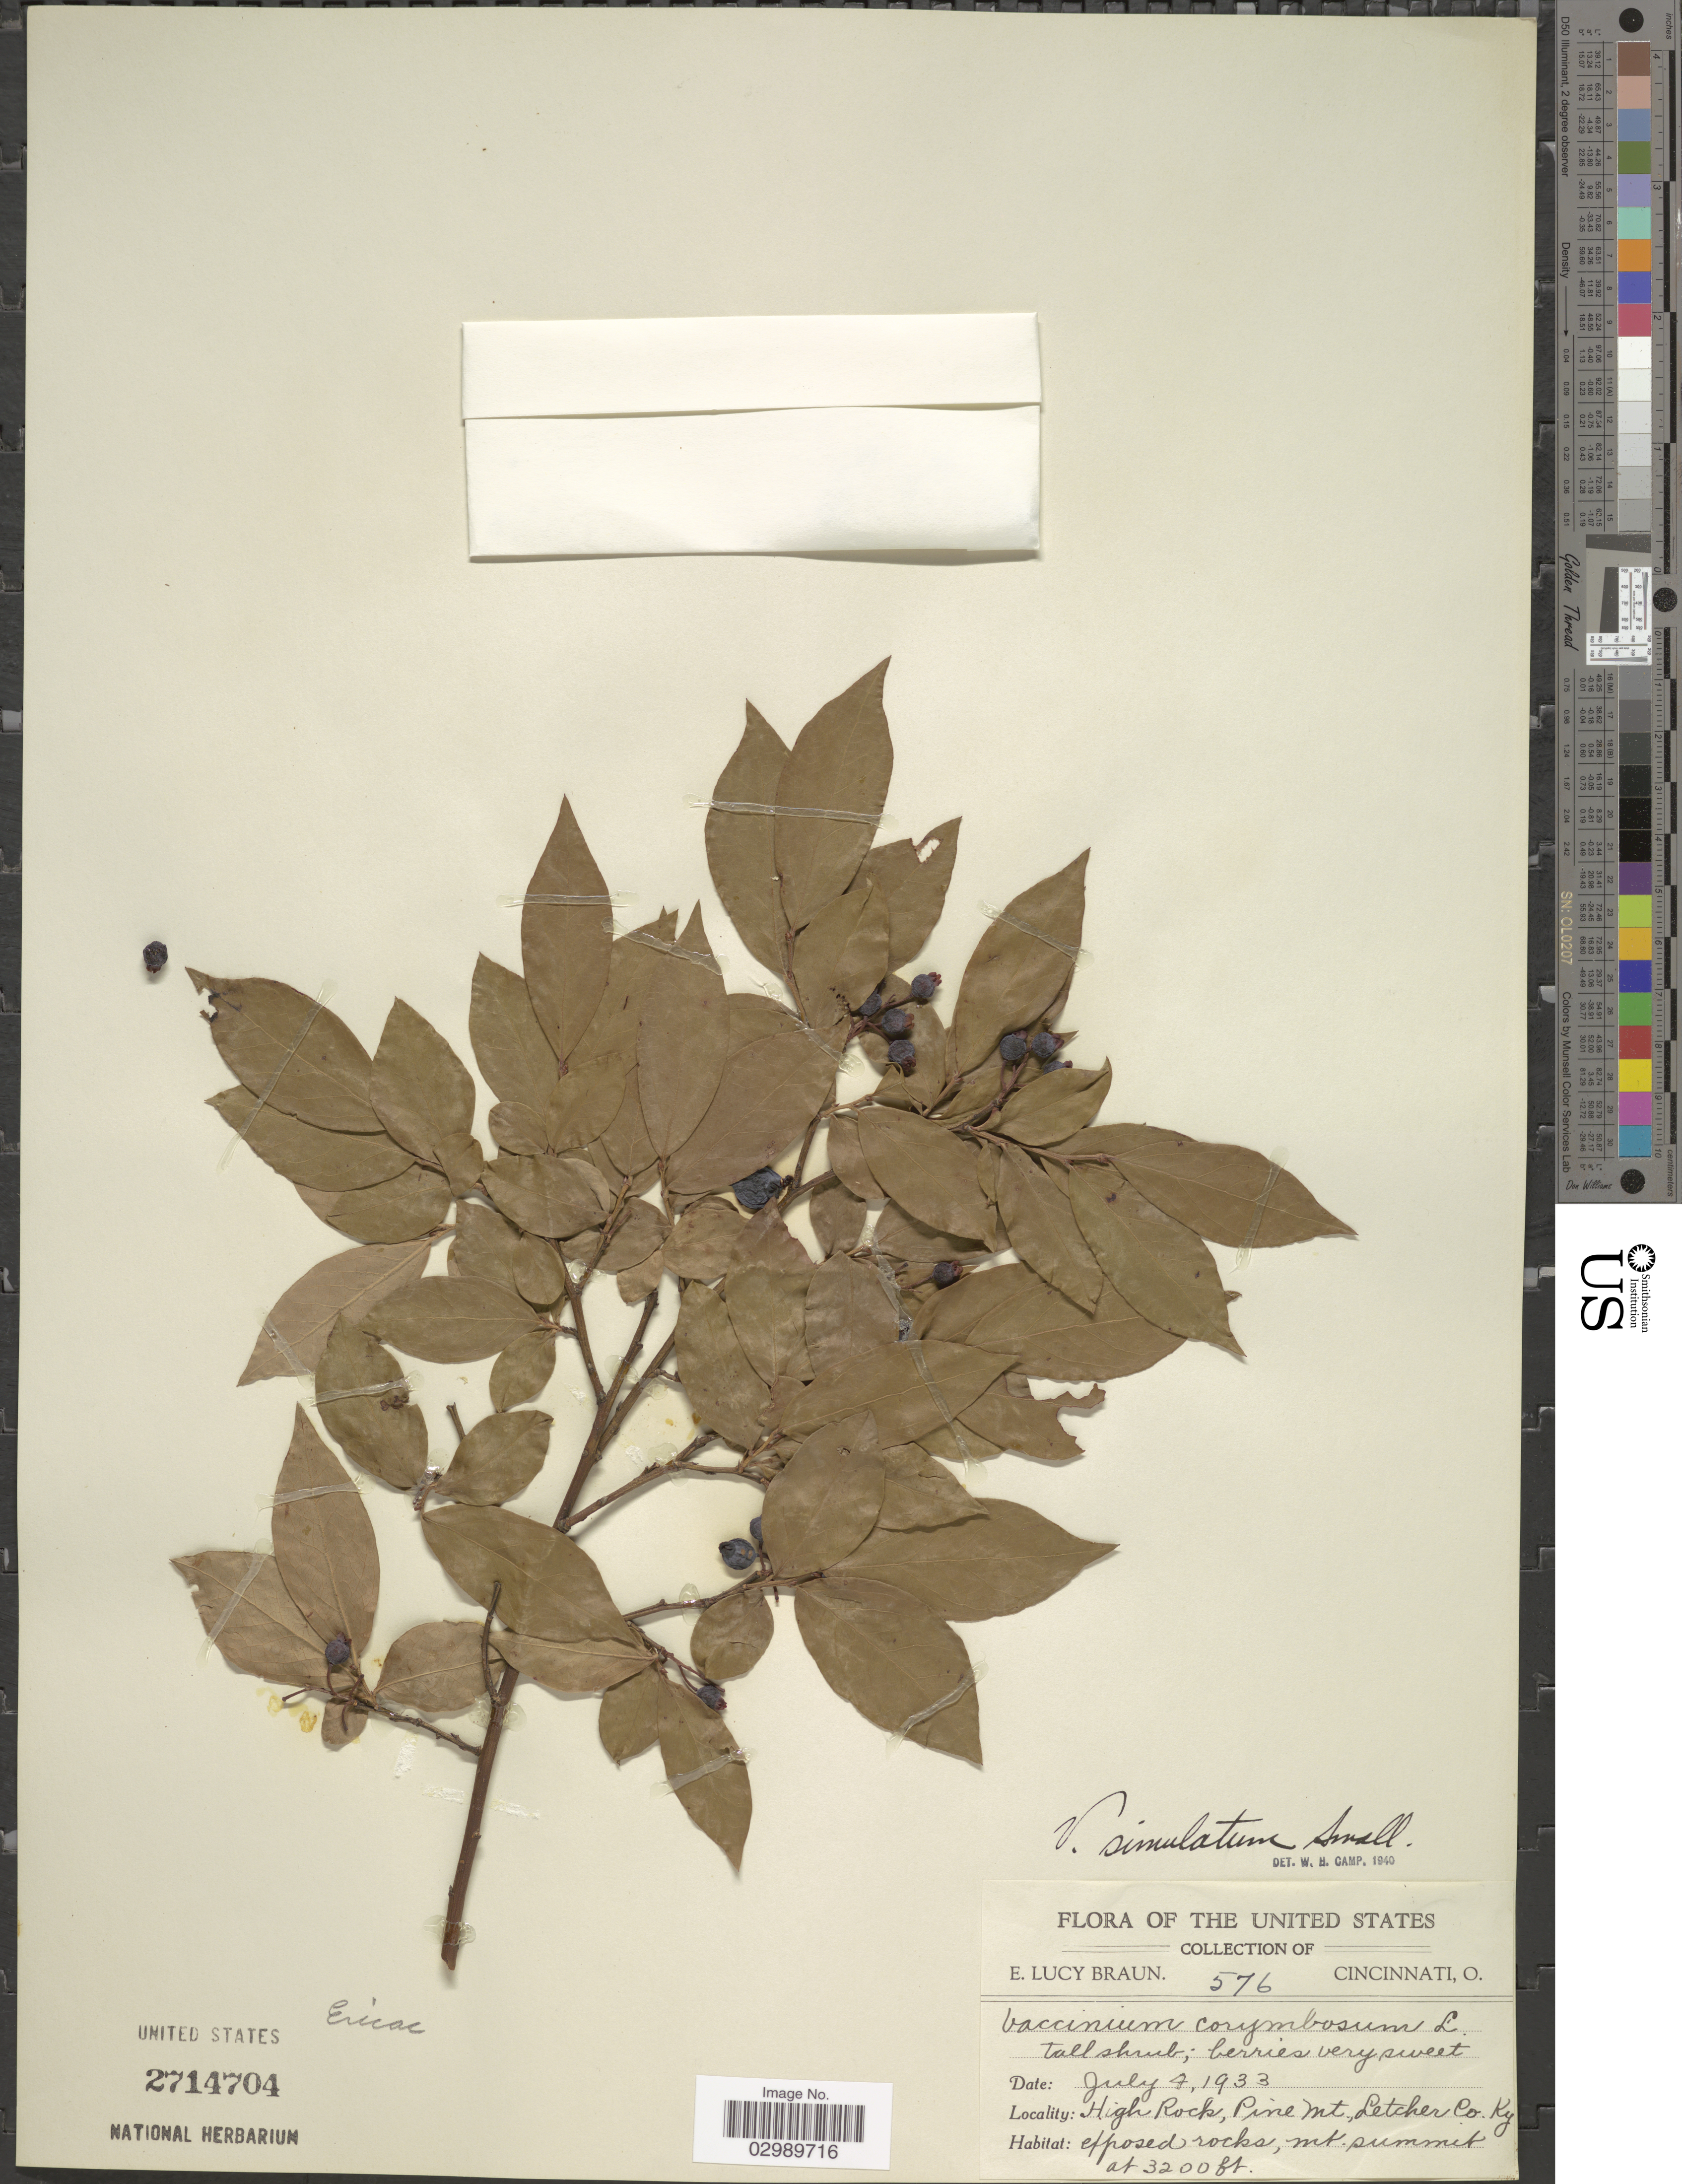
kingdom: Plantae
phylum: Tracheophyta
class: Magnoliopsida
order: Ericales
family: Ericaceae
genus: Vaccinium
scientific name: Vaccinium simulatum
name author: Small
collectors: E. L. Braun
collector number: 576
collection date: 1933-07-04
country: United States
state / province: Kentucky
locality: High Rock, Pine Mt., Letcher Co. Ky.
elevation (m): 975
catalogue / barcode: US 2714704